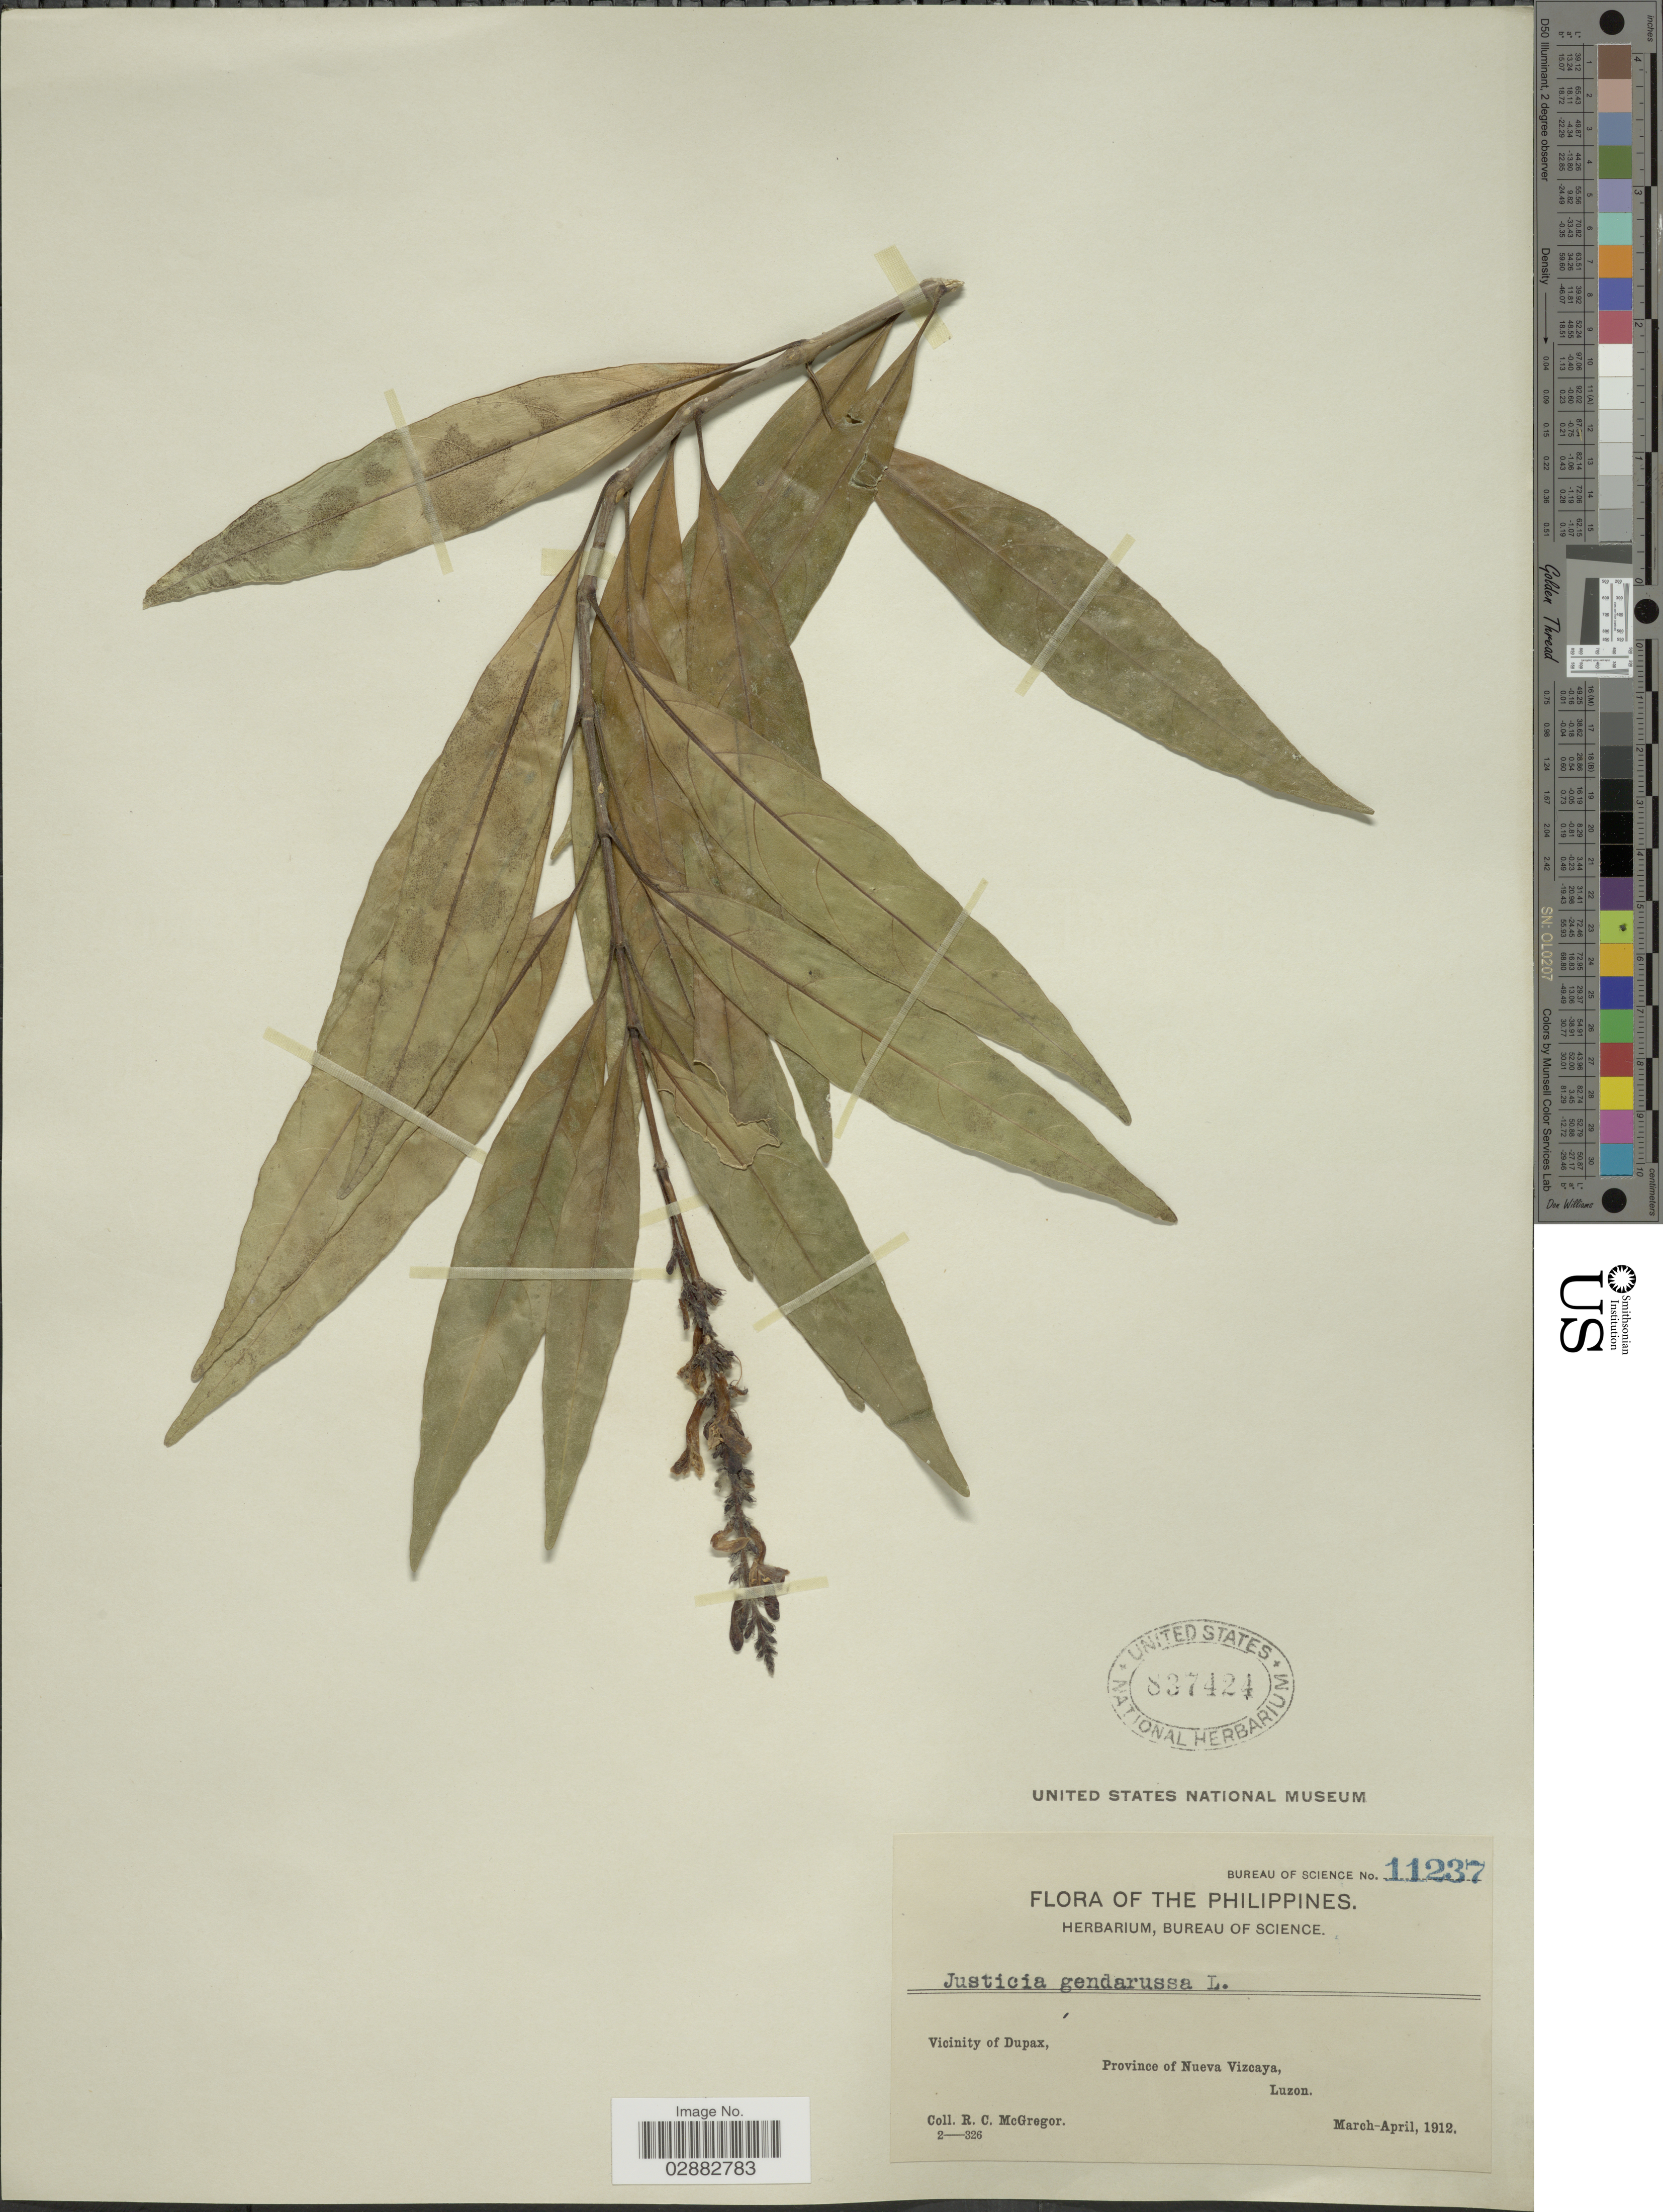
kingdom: Plantae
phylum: Tracheophyta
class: Magnoliopsida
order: Lamiales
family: Acanthaceae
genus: Justicia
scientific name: Justicia gendarussa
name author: Burm. f.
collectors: R. C. McGregor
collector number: Bureau of Science 11237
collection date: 1912-03/1912-04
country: Philippines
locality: Vicinity of Dupax, Province of Nueva Vizcaya, Luzon.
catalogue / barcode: US 837424